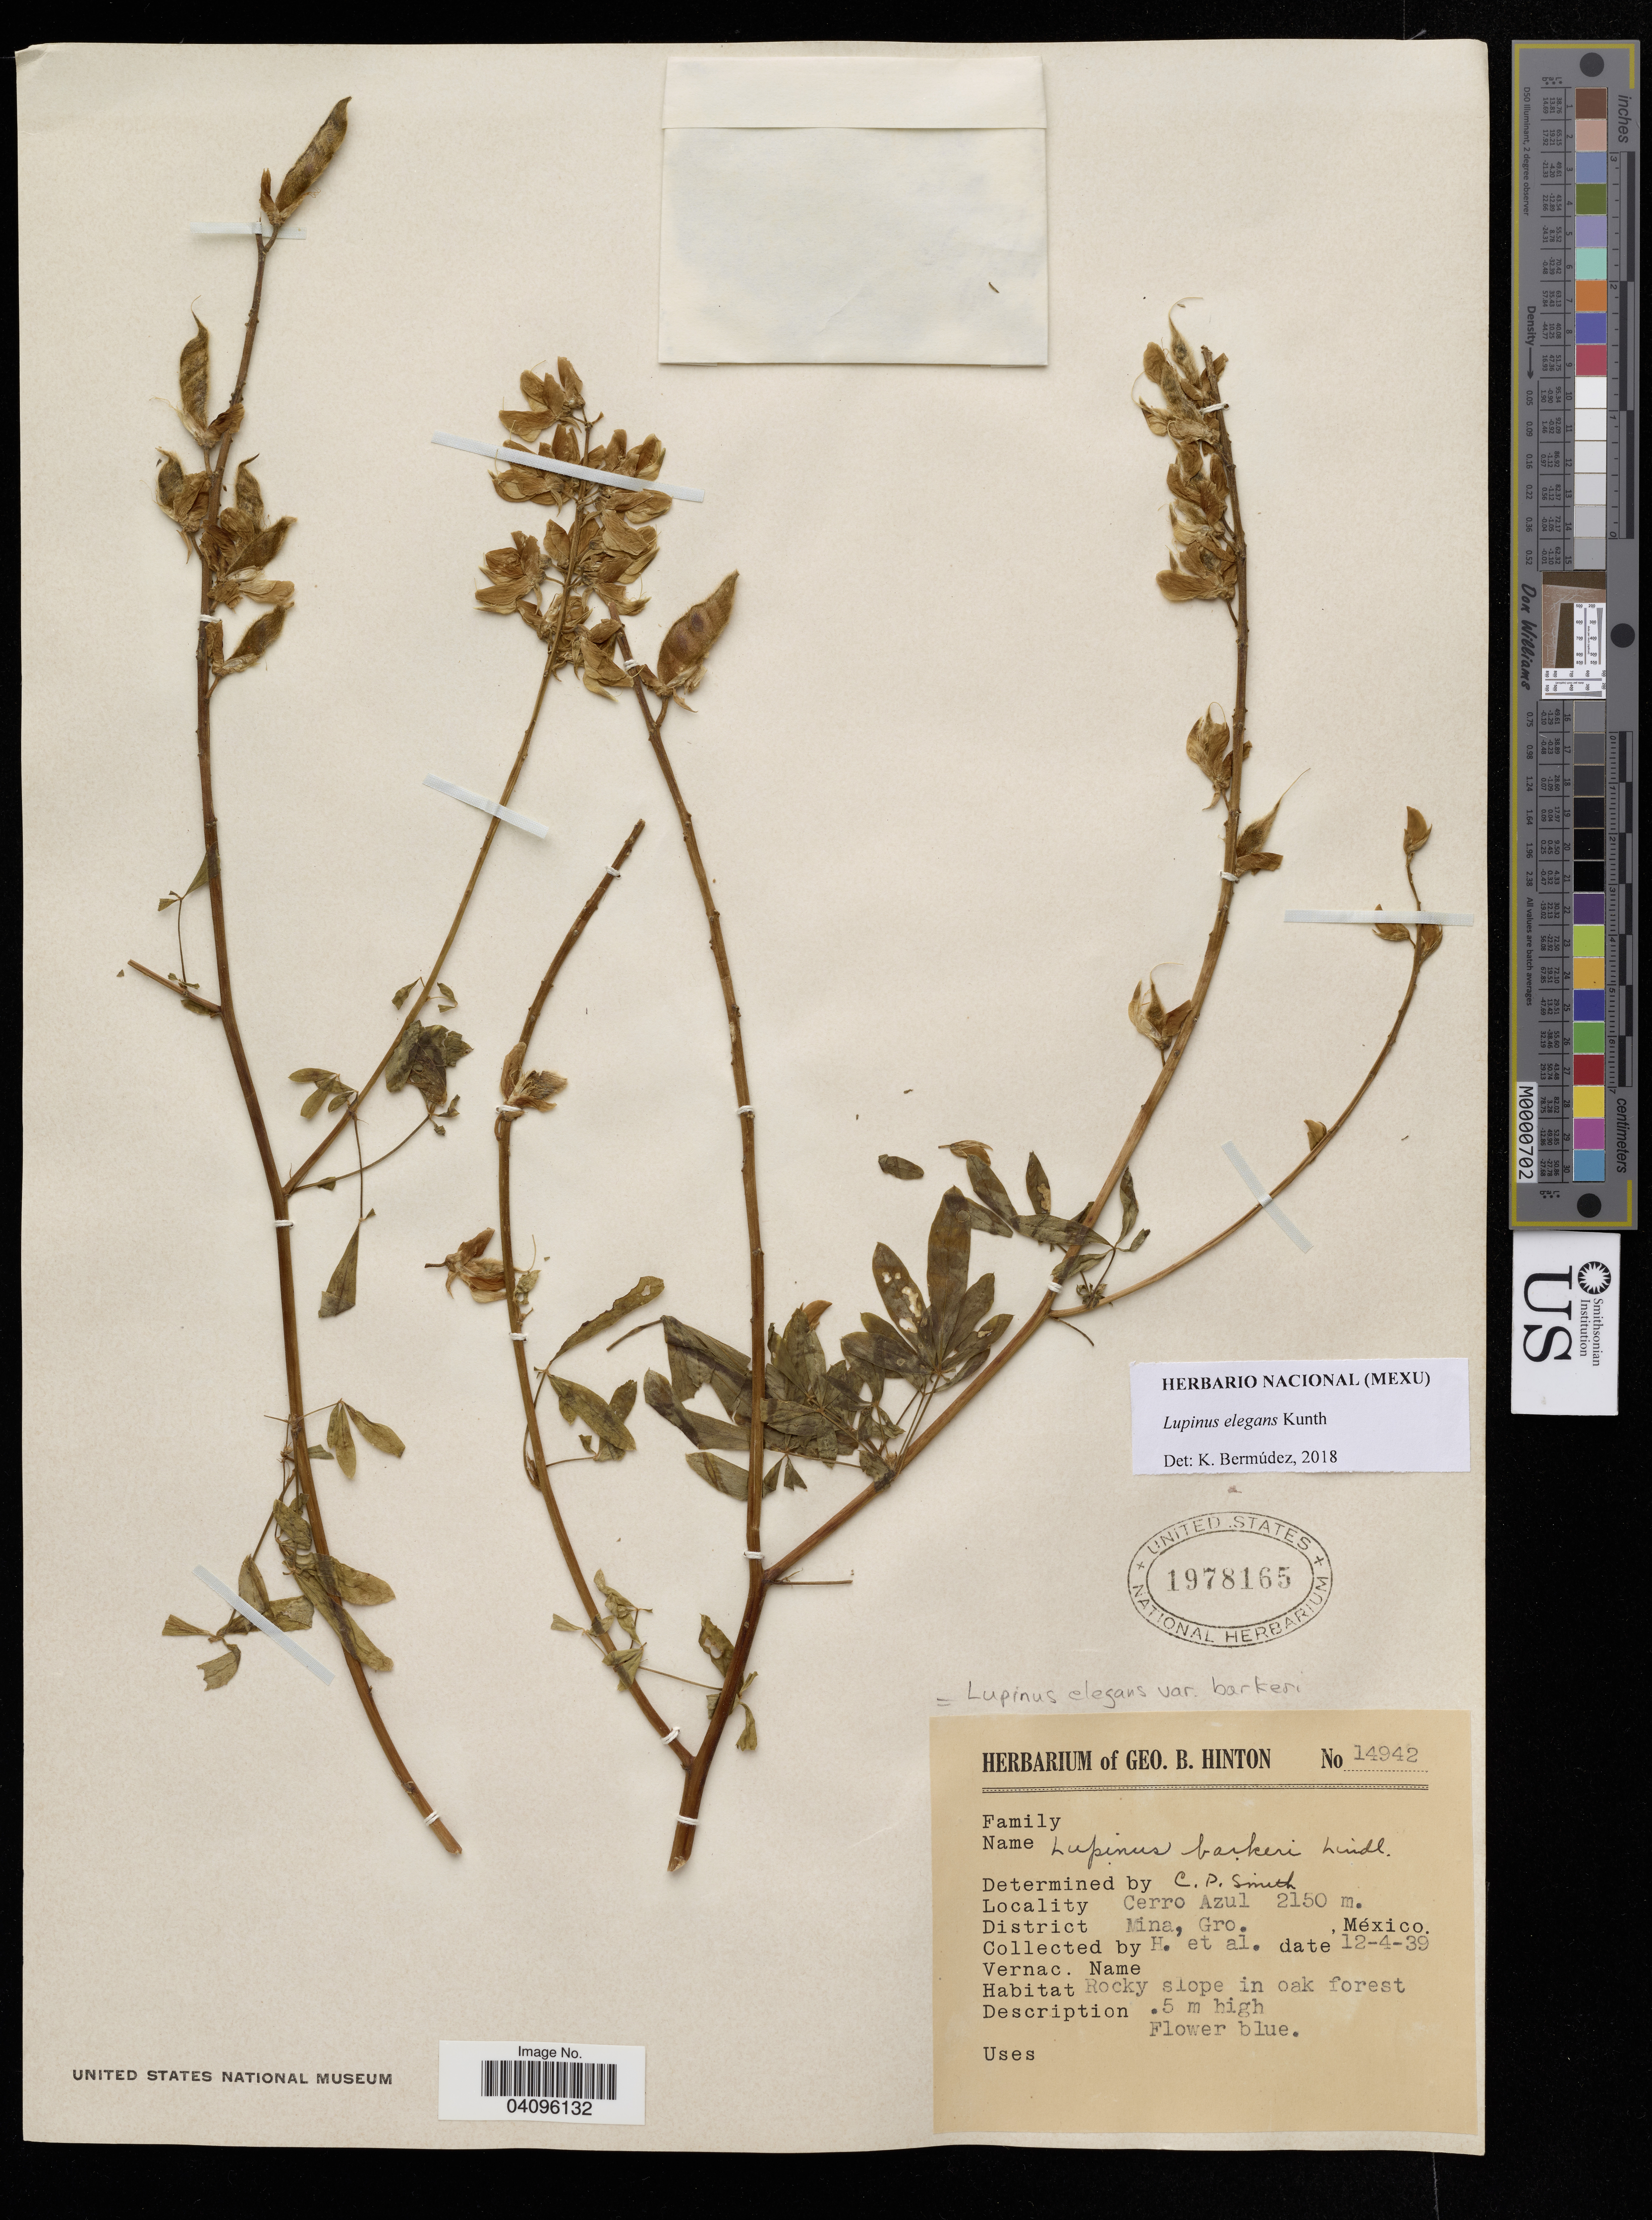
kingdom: Plantae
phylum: Tracheophyta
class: Magnoliopsida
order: Fabales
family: Fabaceae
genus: Lupinus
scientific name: Lupinus elegans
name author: Kunth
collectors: G. B. Hinton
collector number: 14942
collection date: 1939-04-12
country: Mexico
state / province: Guerrero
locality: Cerro Azul, Mina.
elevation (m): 2150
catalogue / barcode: US 1978165